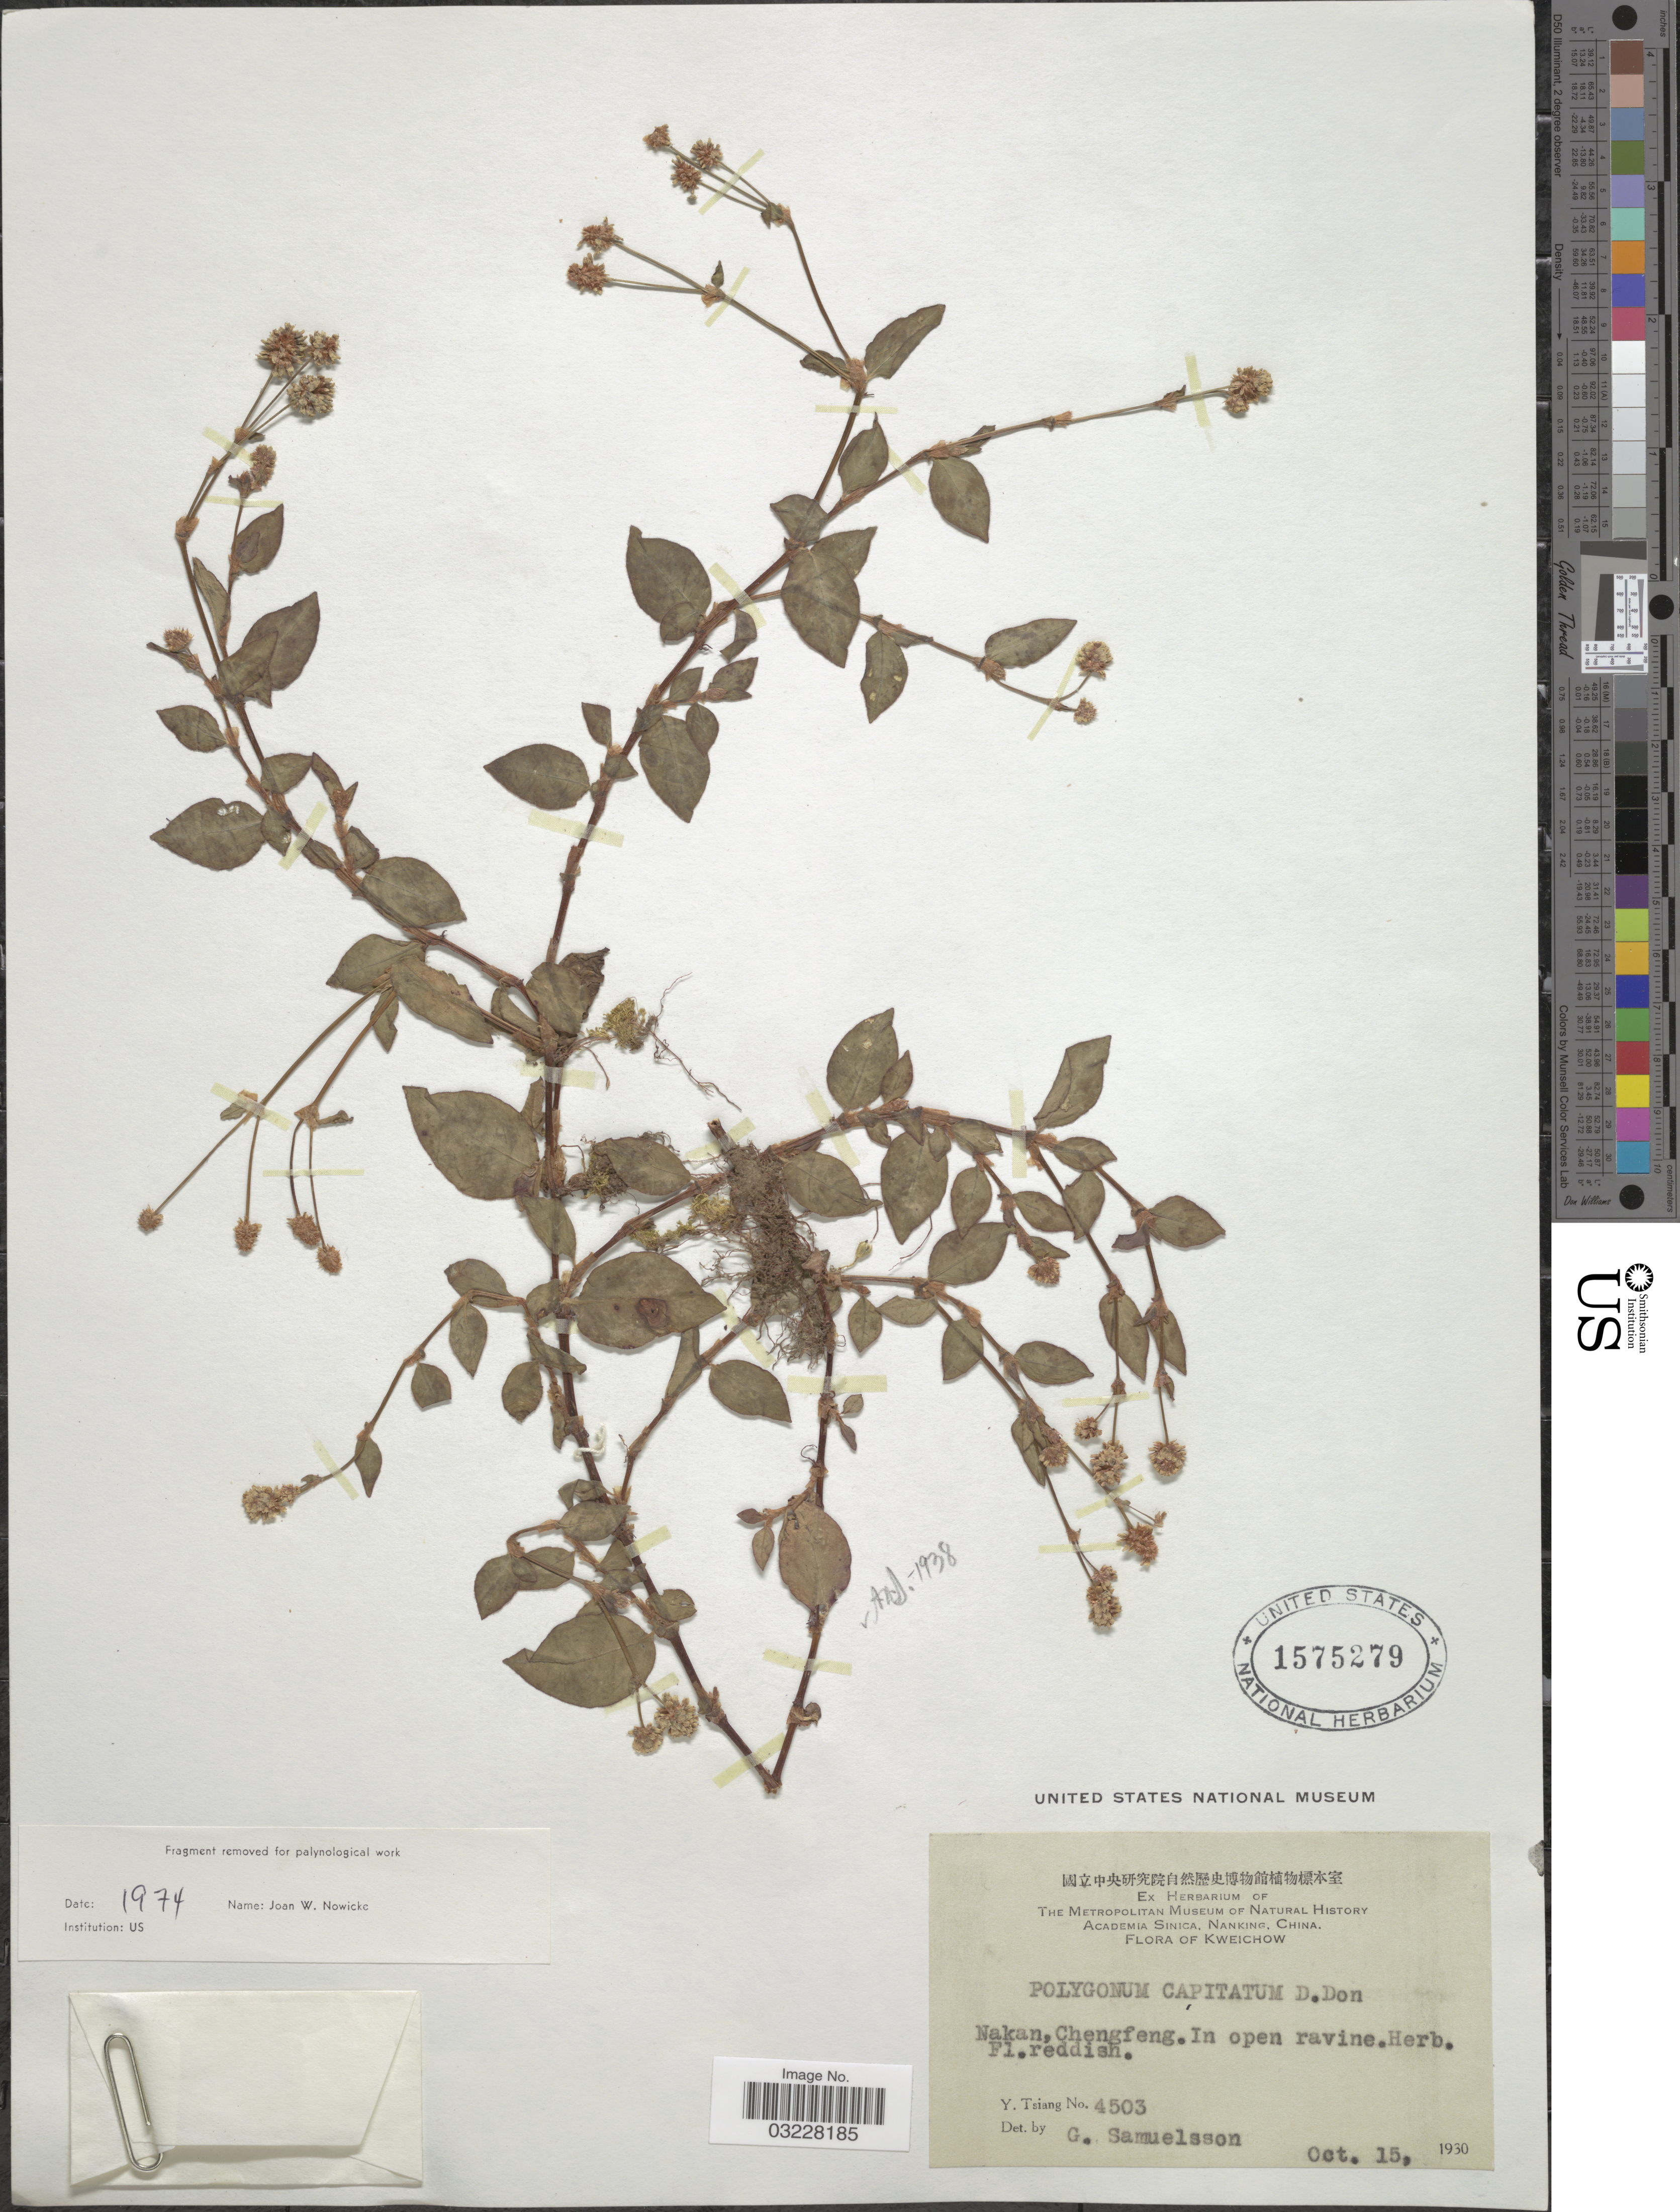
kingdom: Plantae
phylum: Tracheophyta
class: Magnoliopsida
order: Caryophyllales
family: Polygonaceae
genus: Polygonum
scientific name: Polygonum capitatum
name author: Buch.-Ham. ex D. Don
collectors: Y. Tsiang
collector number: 4503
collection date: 1930-10-15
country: China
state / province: Guizhou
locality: Kweichow. Nakan, Chengfeng. In open ravine.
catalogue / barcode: US 1575279